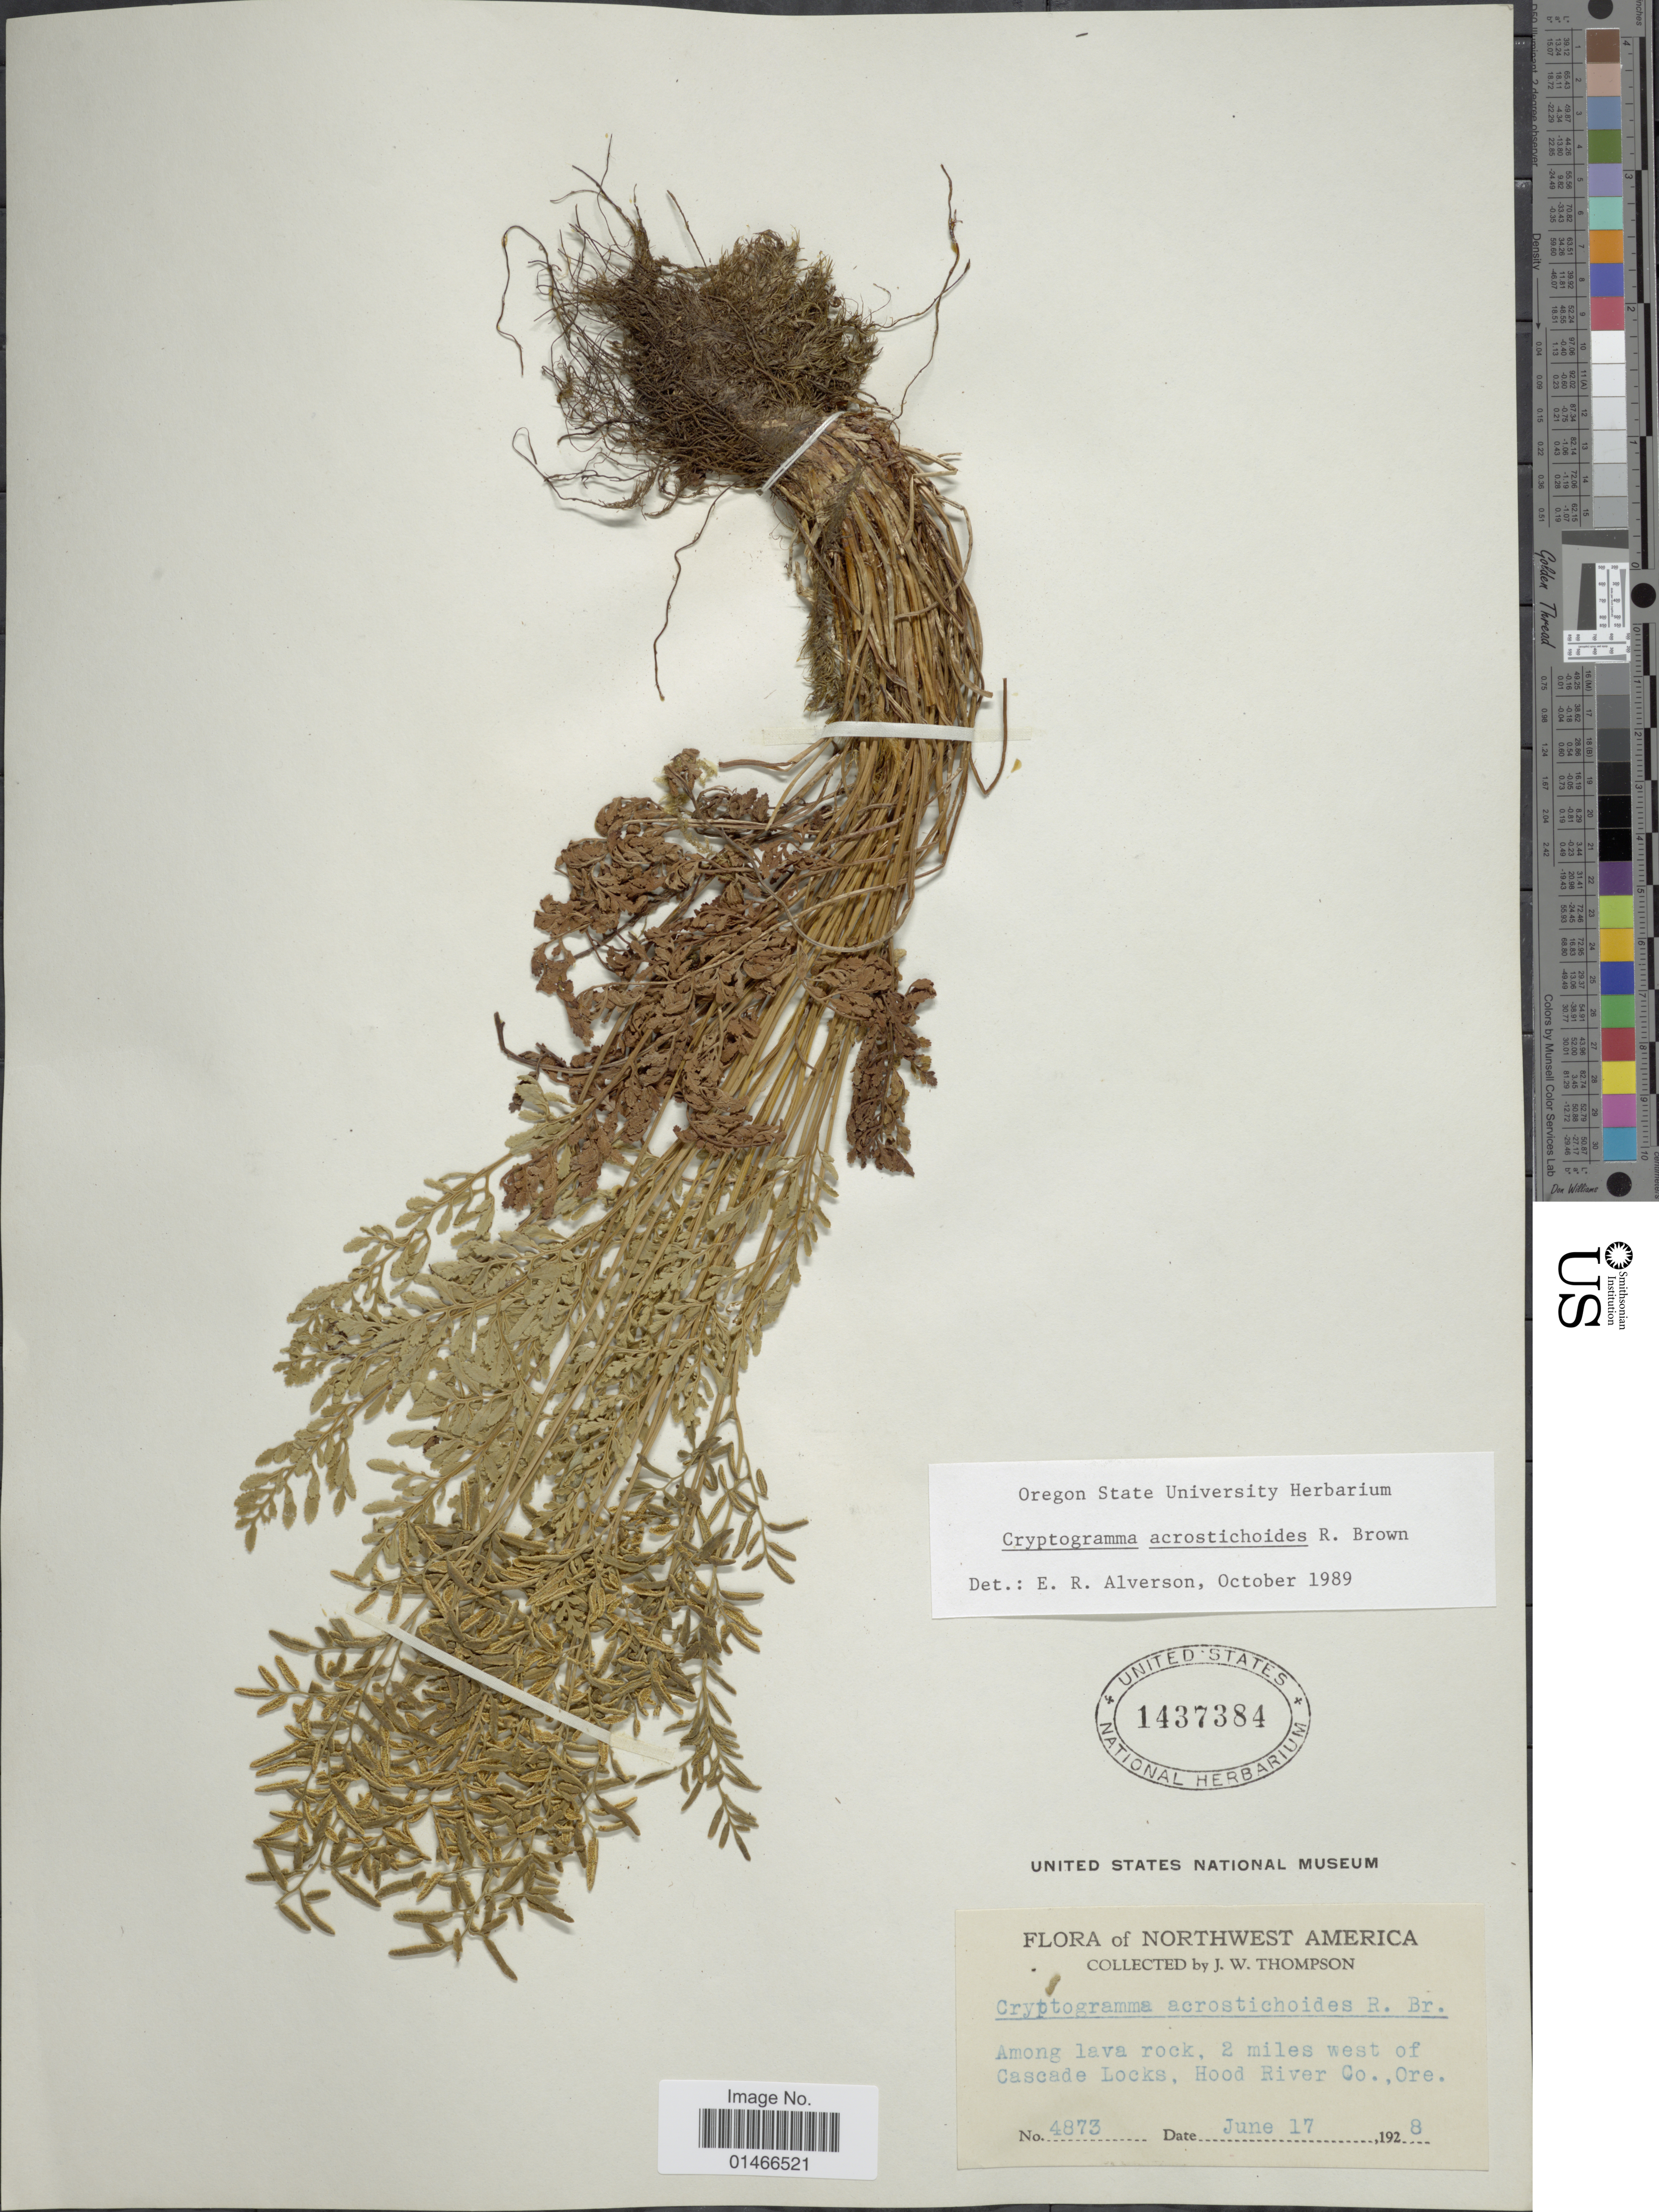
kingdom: Plantae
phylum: Tracheophyta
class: Polypodiopsida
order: Polypodiales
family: Pteridaceae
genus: Cryptogramma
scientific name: Cryptogramma acrostichoides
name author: R. Br.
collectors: J. Thopmson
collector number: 4873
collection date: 1928-06-17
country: United States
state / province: Oregon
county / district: Hood River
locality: Northwest America. 2 miles west of Cascade Locks, Hood River Co., Ore.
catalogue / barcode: US 1437384